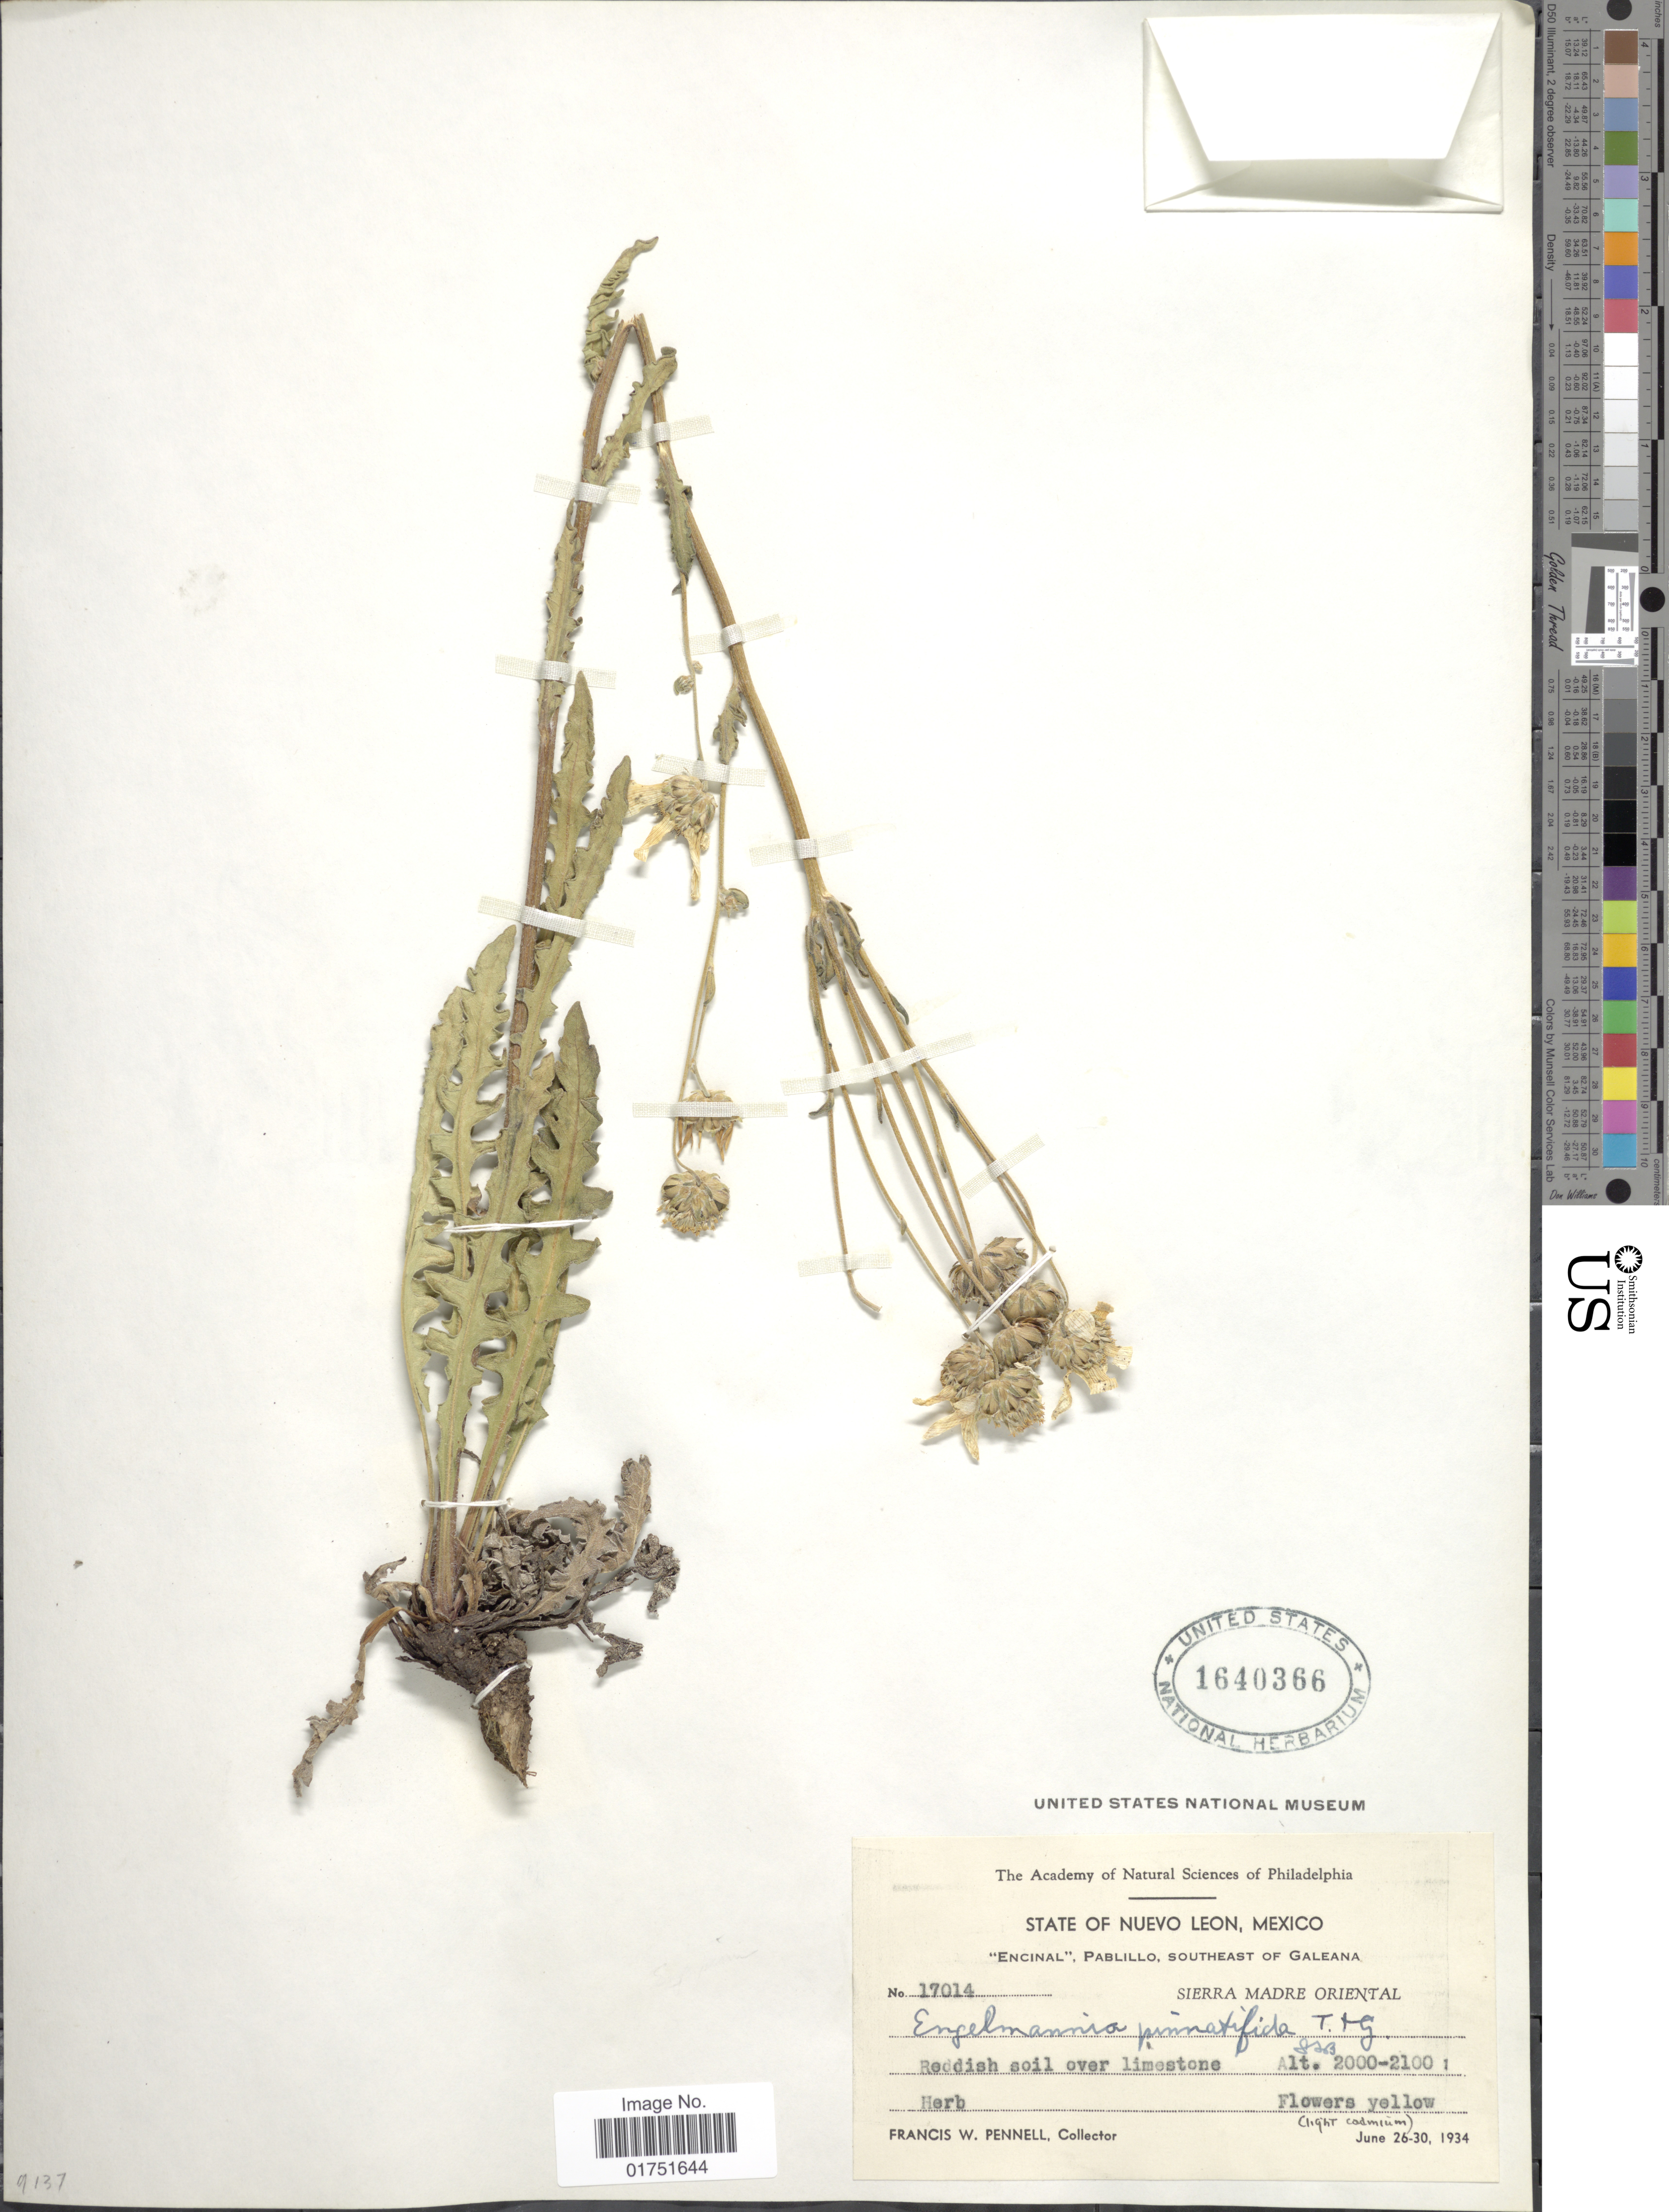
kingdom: Plantae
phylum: Tracheophyta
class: Magnoliopsida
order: Asterales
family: Asteraceae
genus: Engelmannia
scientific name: Engelmannia pinnatifida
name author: Torr. & A. Gray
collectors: F. W. Pennell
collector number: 17014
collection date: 1934-06-26/1934-06-30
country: Mexico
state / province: Nuevo León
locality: Encinal, Pablillo, southeast of Galeana, Sierra Madre Oriental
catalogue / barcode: US 1640366